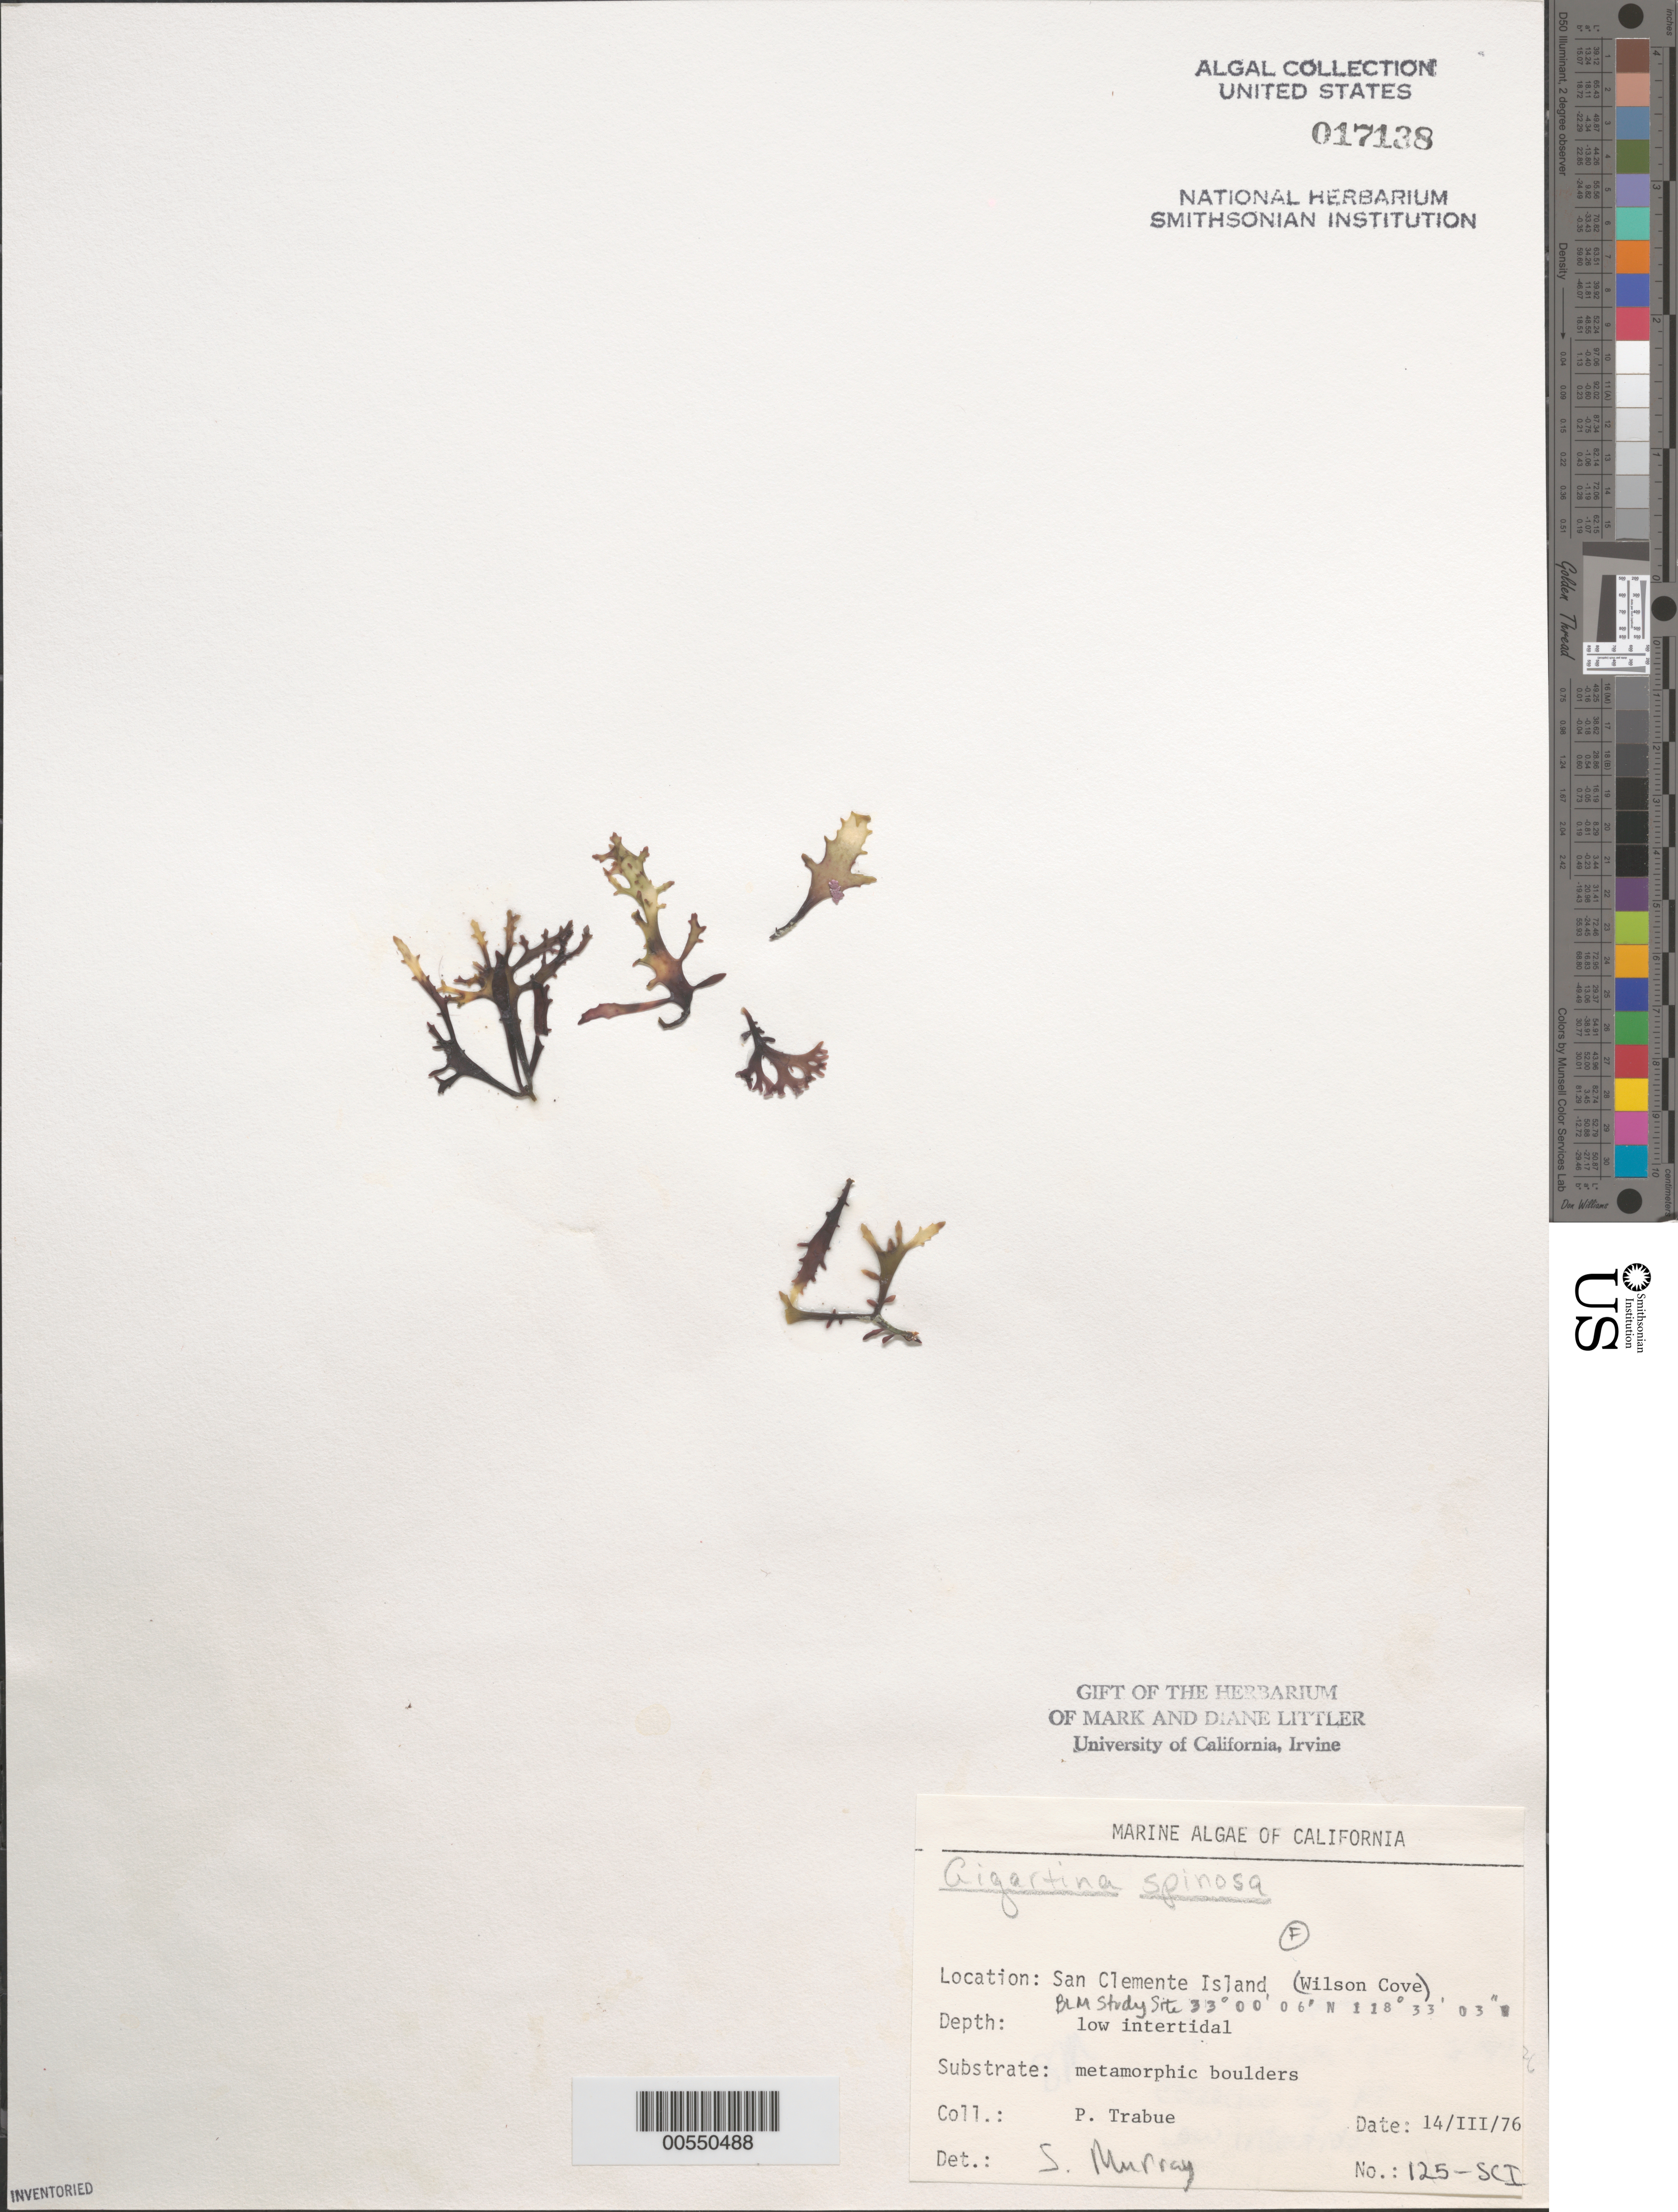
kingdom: Plantae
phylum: Rhodophyta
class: Florideophyceae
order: Gigartinales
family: Gigartinaceae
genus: Chondracanthus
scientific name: Chondracanthus spinosus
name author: (Kütz.) Guiry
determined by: Algae name updating Project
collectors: P. J. Trabue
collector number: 125-SCI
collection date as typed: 14 Mar 1976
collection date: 1976-03-14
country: United States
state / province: California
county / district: Los Angeles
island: San Clemente Island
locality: Wilson Cove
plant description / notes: BLM-SOCALBIGHT Rocky Intertidal Survey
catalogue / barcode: US 17138